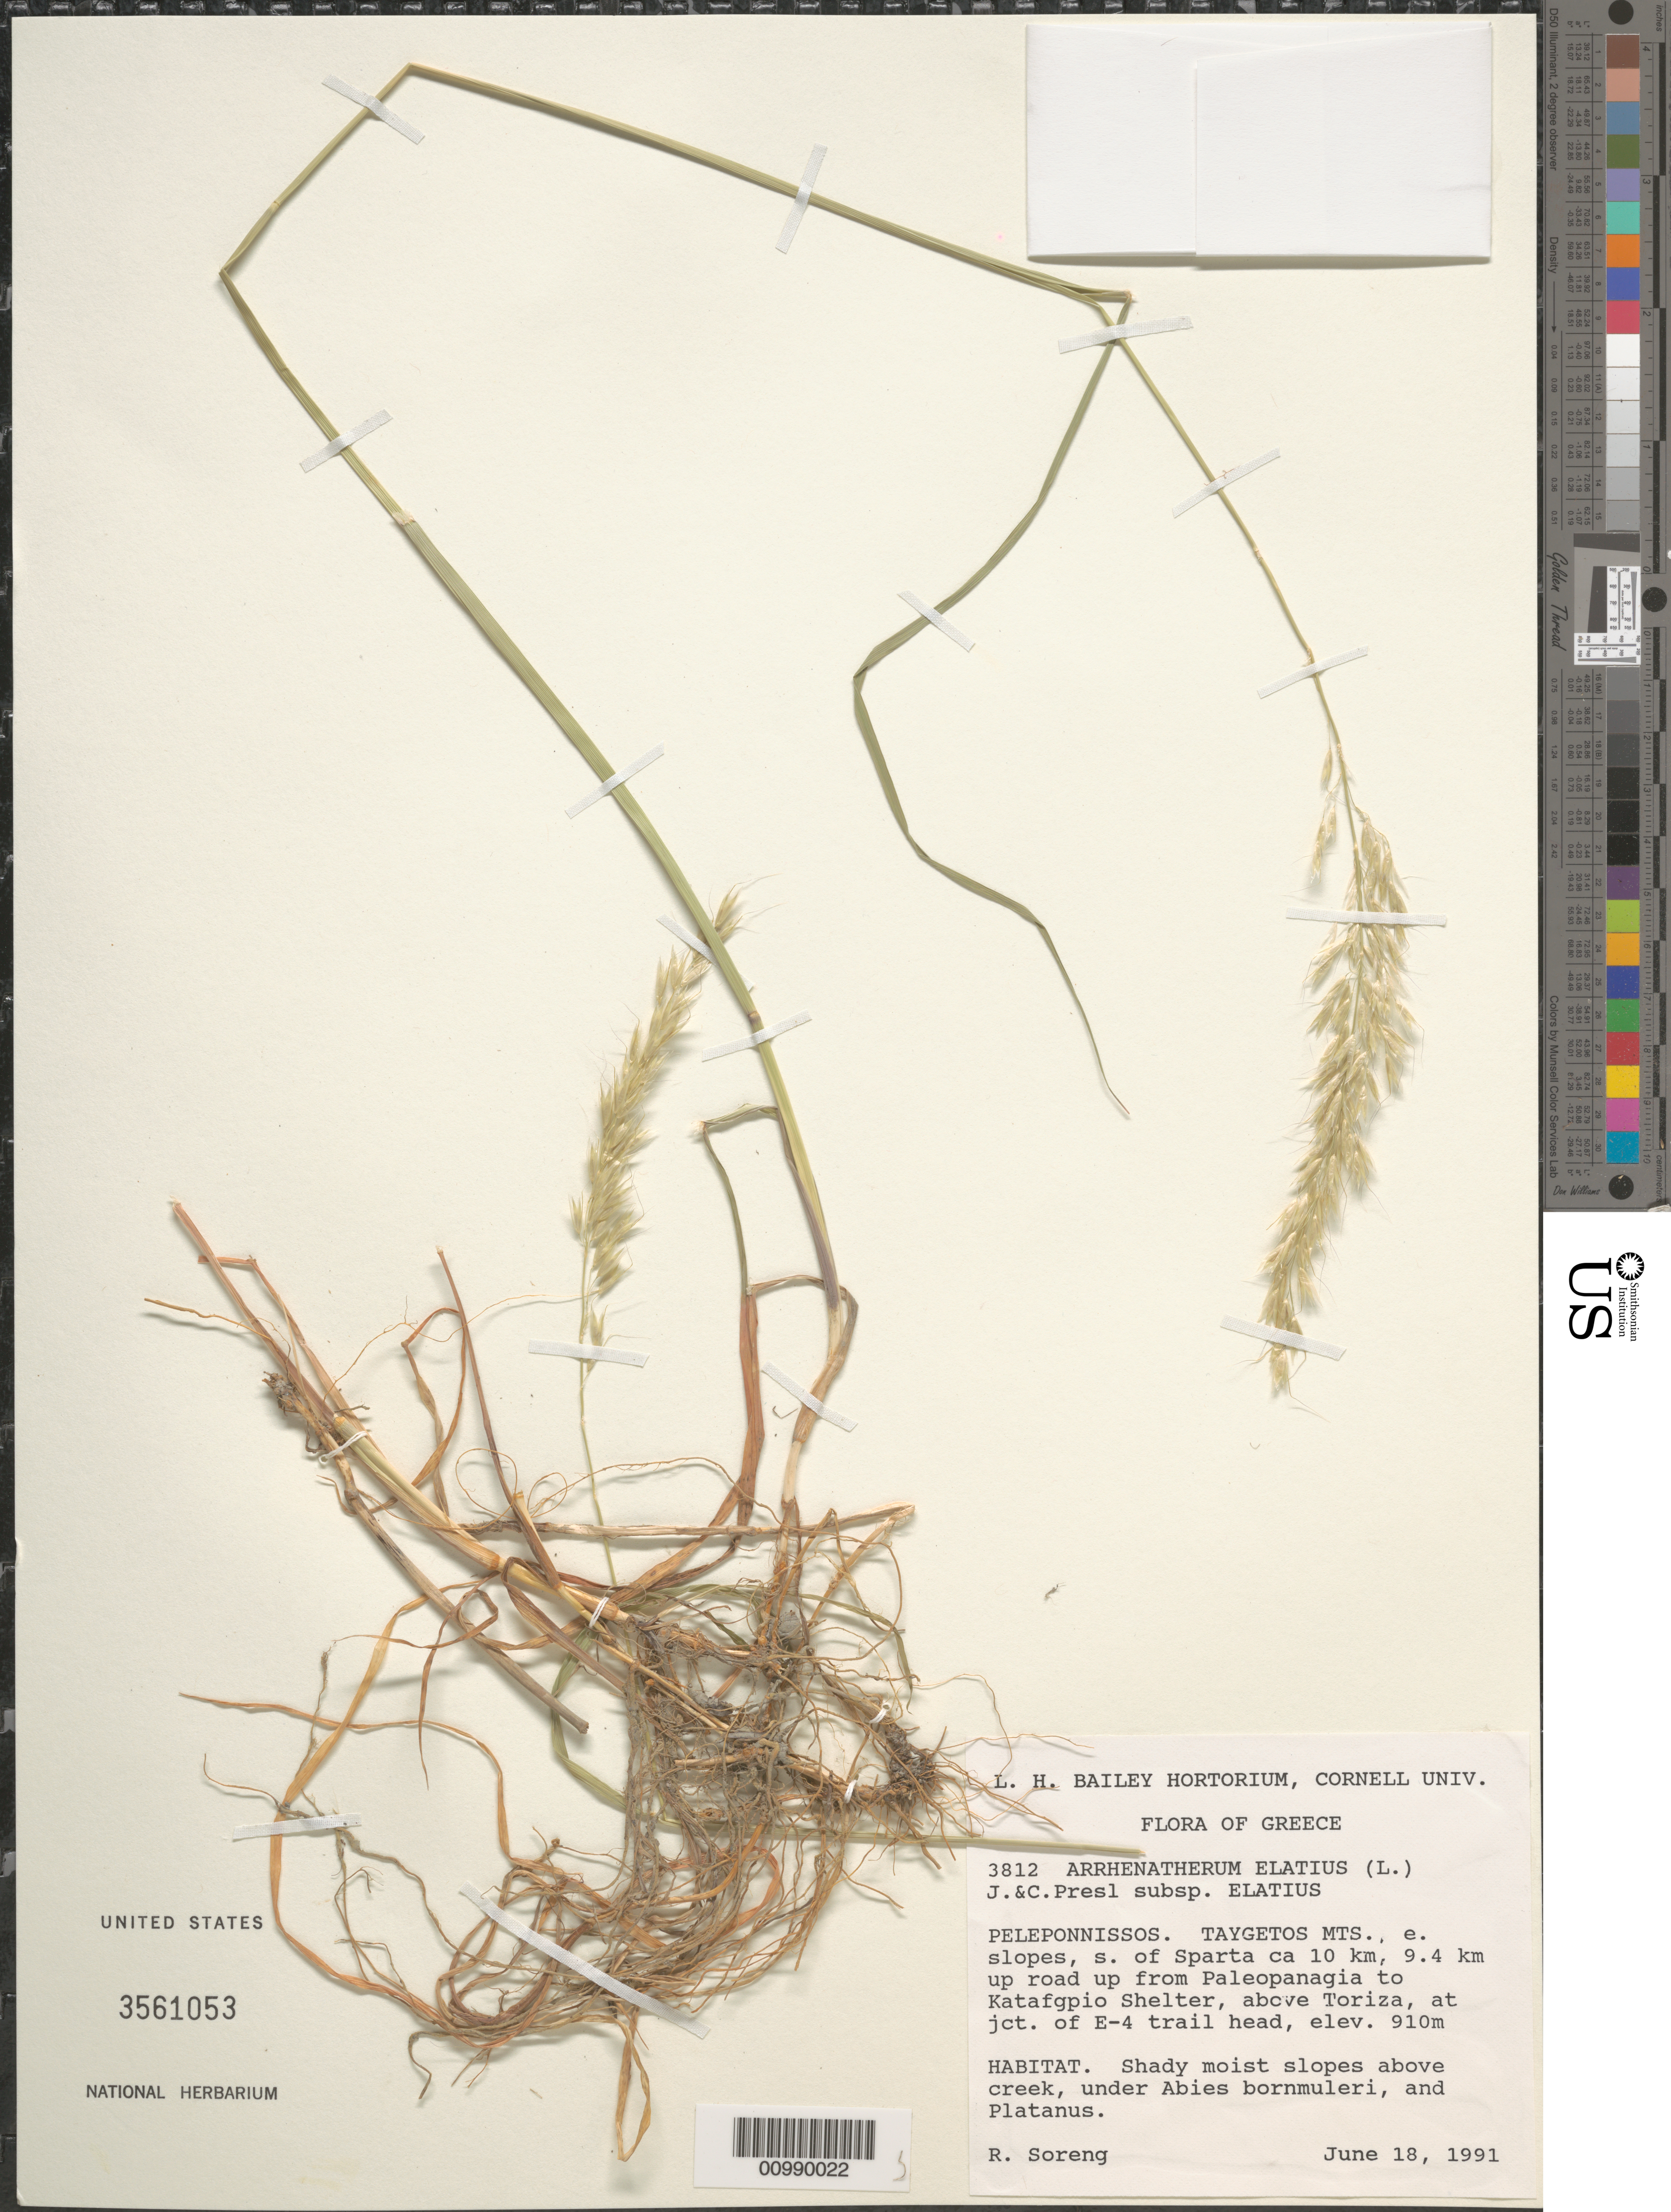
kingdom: Plantae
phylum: Tracheophyta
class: Liliopsida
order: Poales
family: Poaceae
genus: Arrhenatherum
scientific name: Arrhenatherum elatius subsp. elatius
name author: (L.) P. Beauv. ex J. Presl & C. Presl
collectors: R. J. Soreng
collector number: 3812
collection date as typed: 18 Jun 1991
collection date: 1991-06-18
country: Greece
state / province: Peloponnese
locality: TAYGETOS MTS., E slopes, S of Sparta ca 10 km, 9.4 km up road up from Paleopanagia to Katafgpio Shelter, above Toriza, jct of E-4 trail hd.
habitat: Shady moist slope above creek in Abies bornumuelleriana and Platanus forest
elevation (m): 910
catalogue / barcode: US 3561053